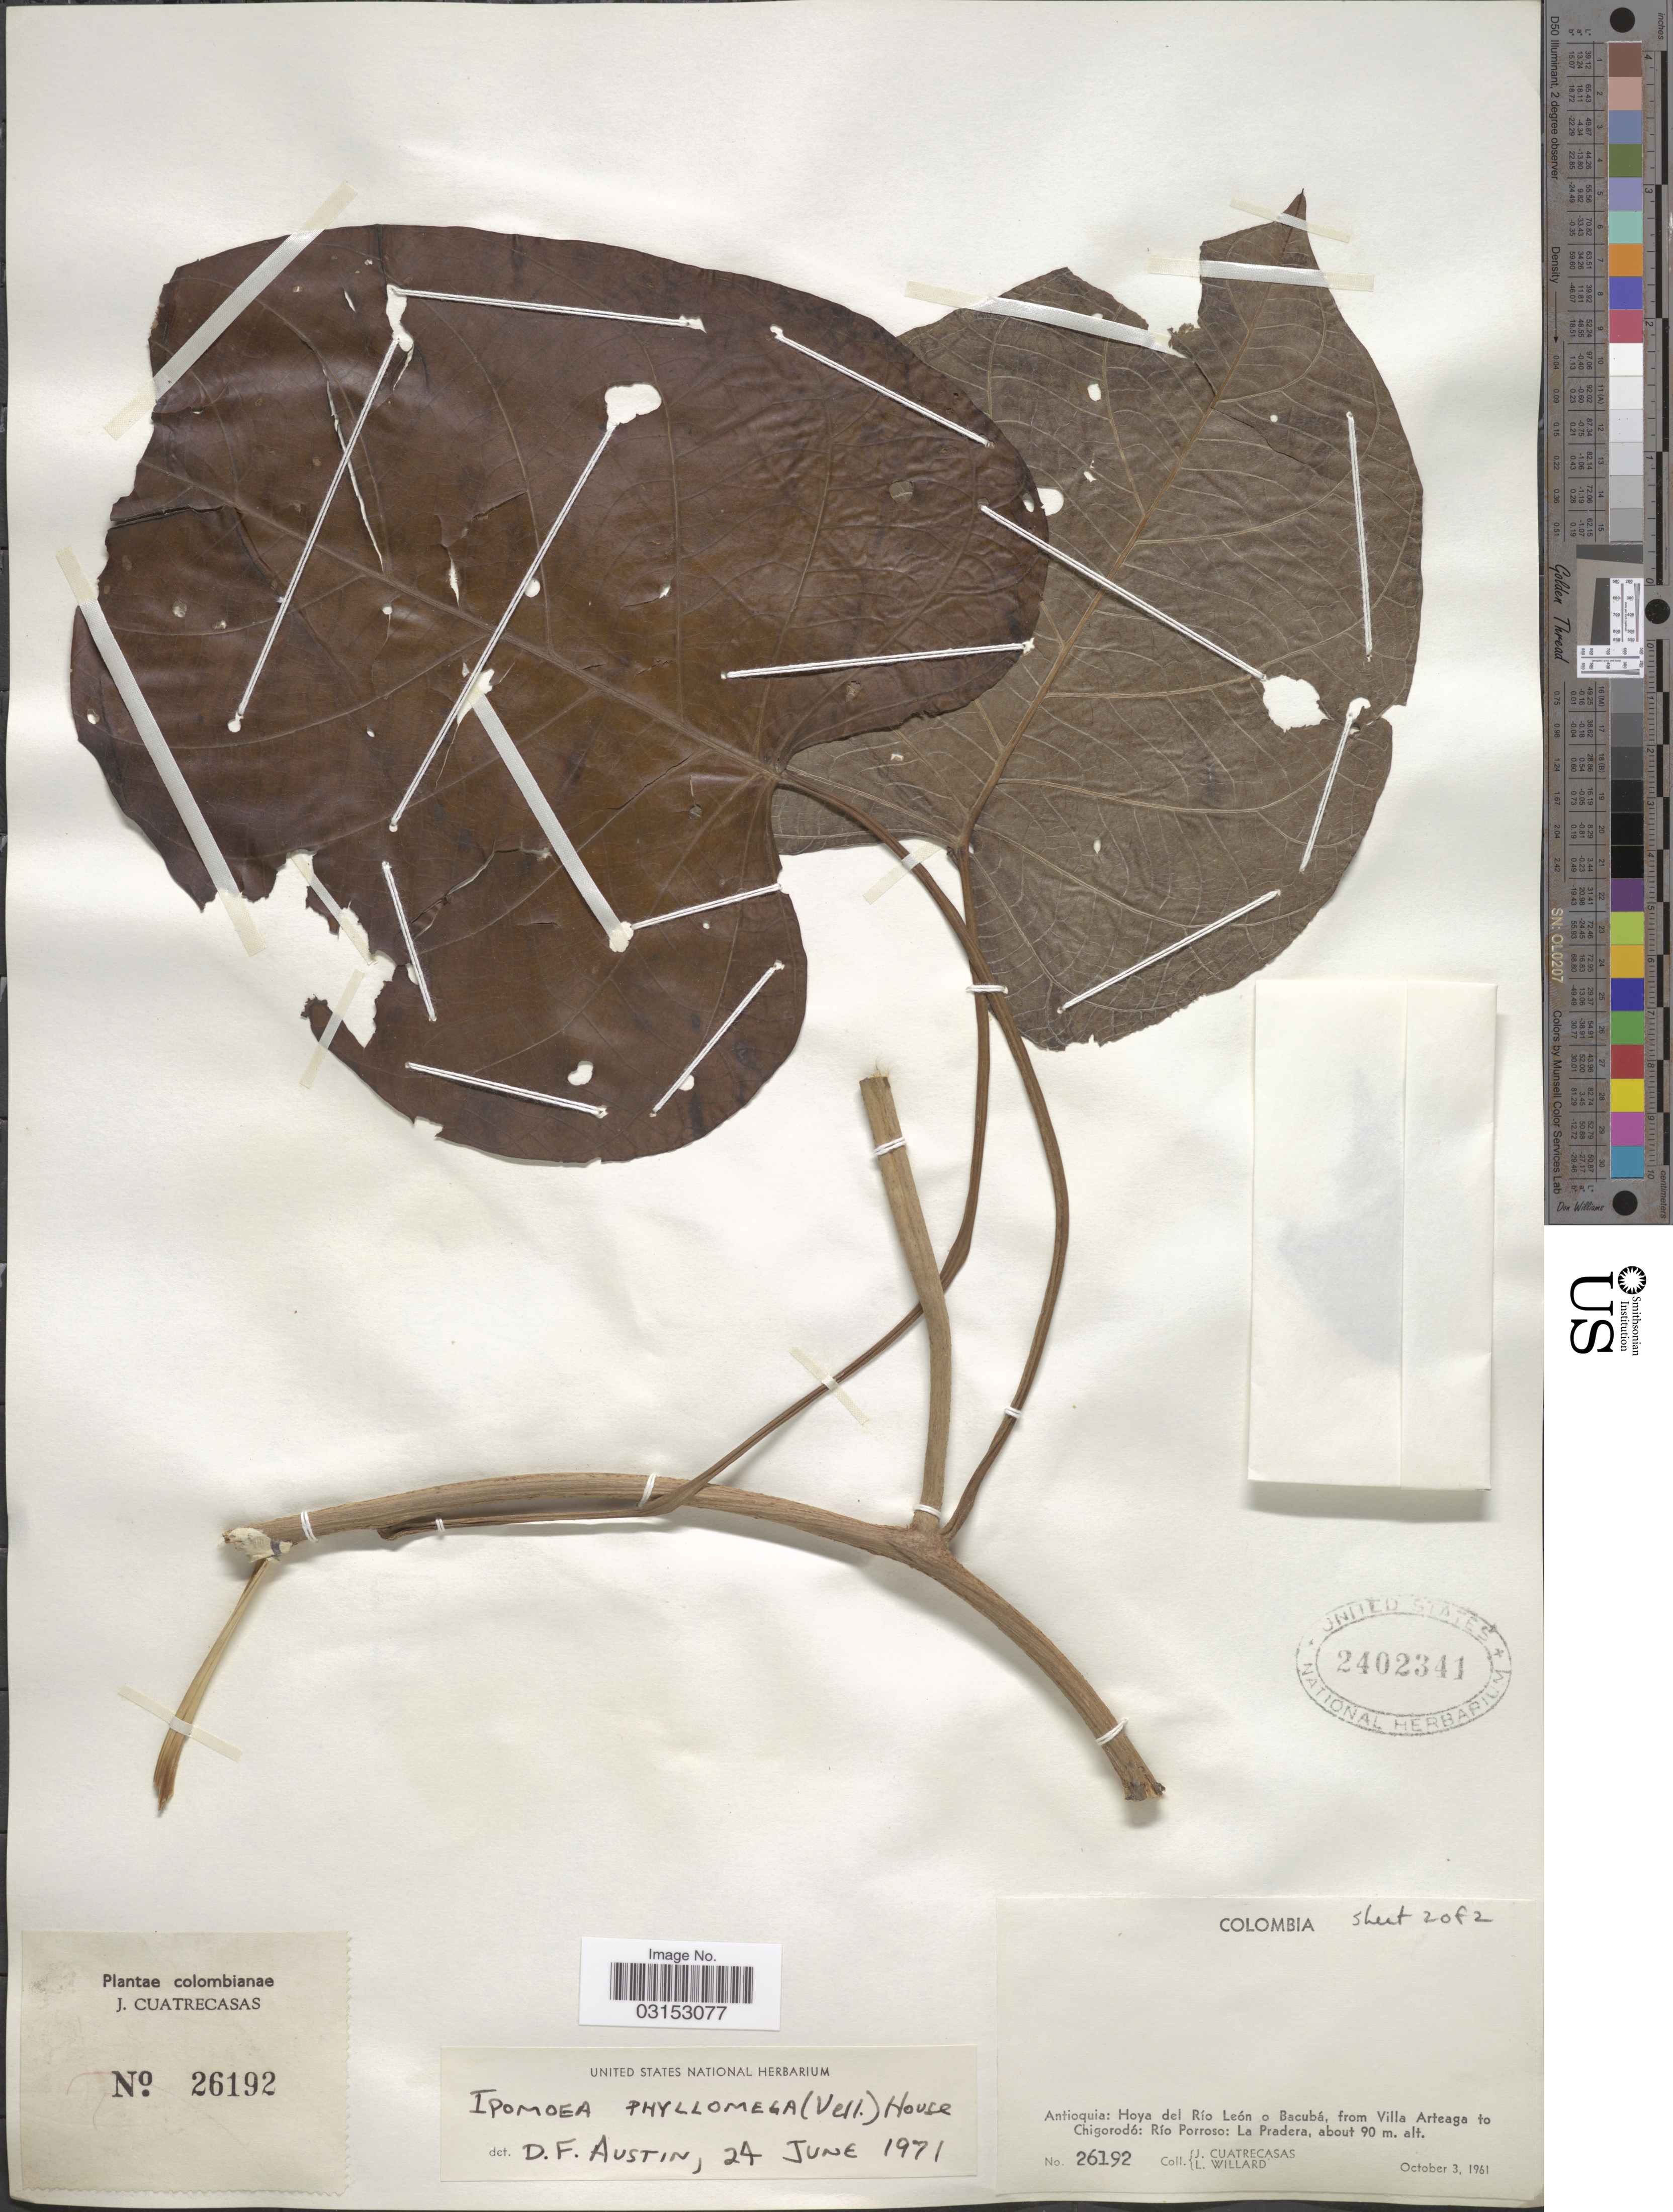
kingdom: Plantae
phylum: Tracheophyta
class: Magnoliopsida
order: Solanales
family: Convolvulaceae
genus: Ipomoea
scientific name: Ipomoea pterodes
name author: Choisy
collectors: J. Cuatrecasas & L. Willard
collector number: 26192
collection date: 1961-10-03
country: Colombia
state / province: Antioquia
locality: Hoya del Río León o Bacubá, from Villa Arteaga to Chigorodó: Río Porroso: La Pradera.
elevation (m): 90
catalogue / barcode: US 2402341